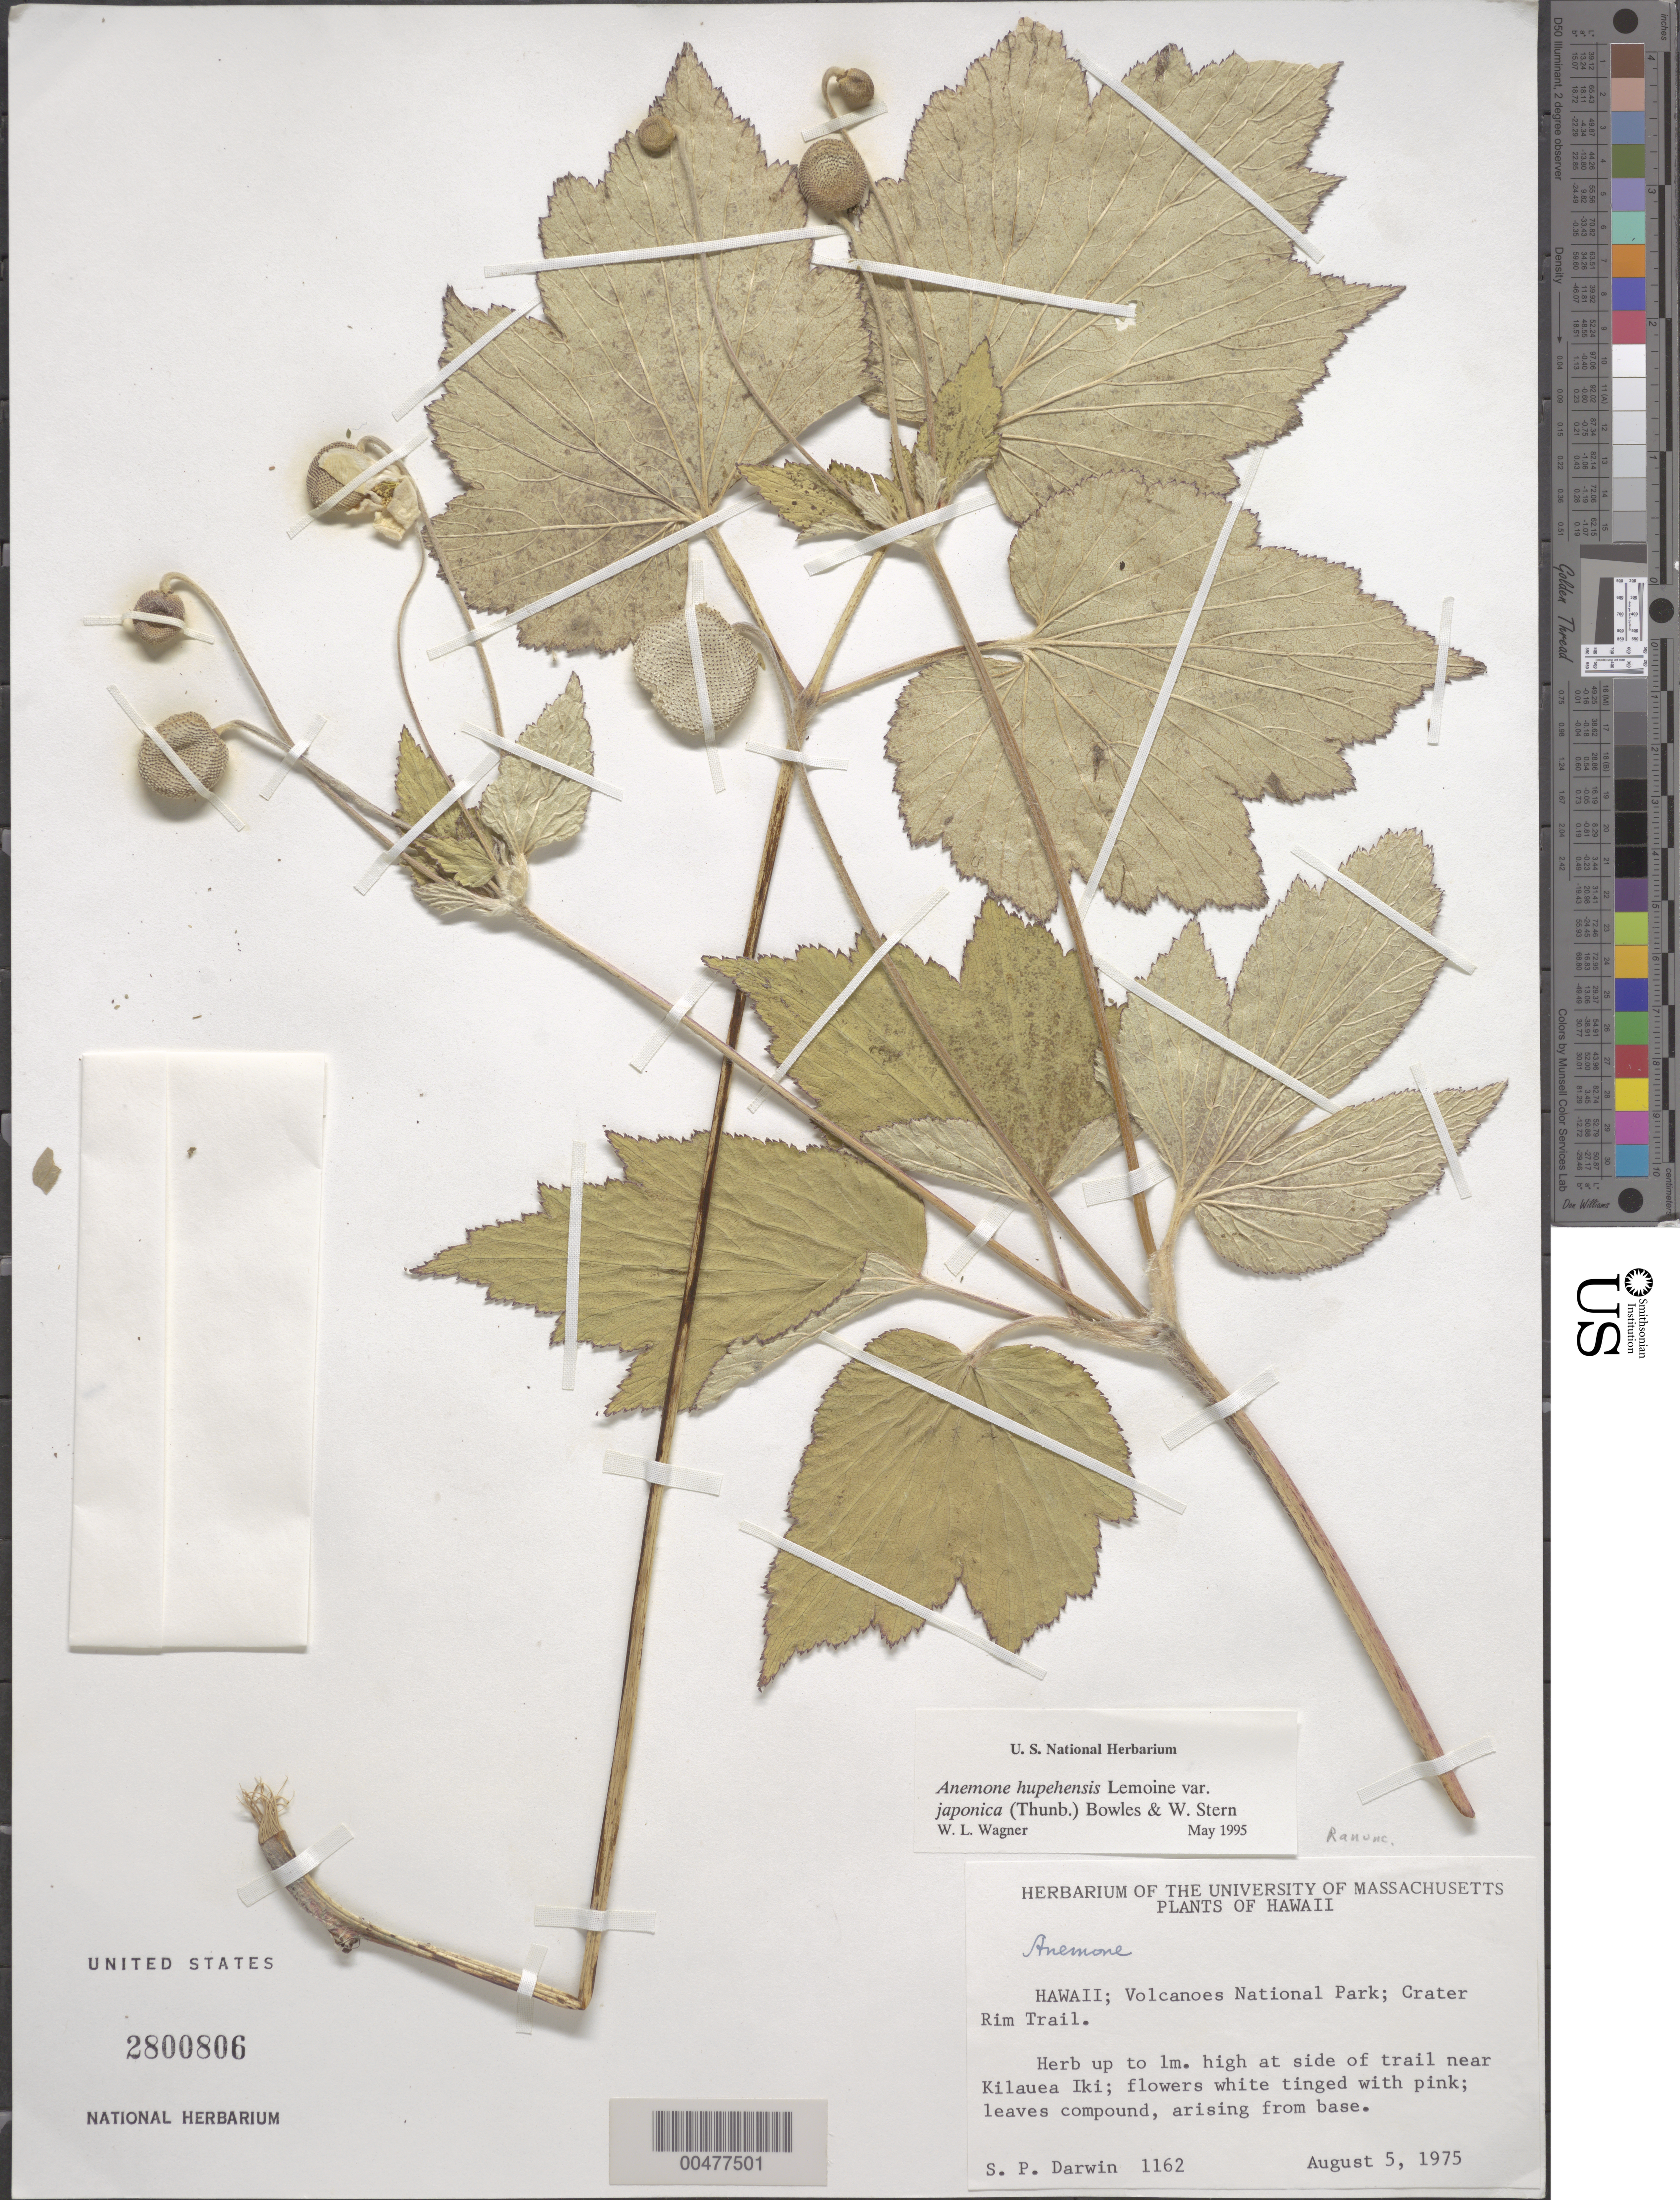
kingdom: Plantae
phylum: Tracheophyta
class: Magnoliopsida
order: Ranunculales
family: Ranunculaceae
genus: Anemone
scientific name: Anemone hupehensis var. japonica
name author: (Thunb.) Bowles & Stearn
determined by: Wagner, W. L., (BOT), Smithsonian Institution - National Museum of Natural History (UNITED STATES)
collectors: S. P. Darwin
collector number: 1162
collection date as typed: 5 Aug 1975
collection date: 1975-08-05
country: United States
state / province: Hawaii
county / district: Hawaii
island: Hawaii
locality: Volcanoes National Park, side of Crater Rim Trail, near Kilauea Iki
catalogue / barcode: US 2800806